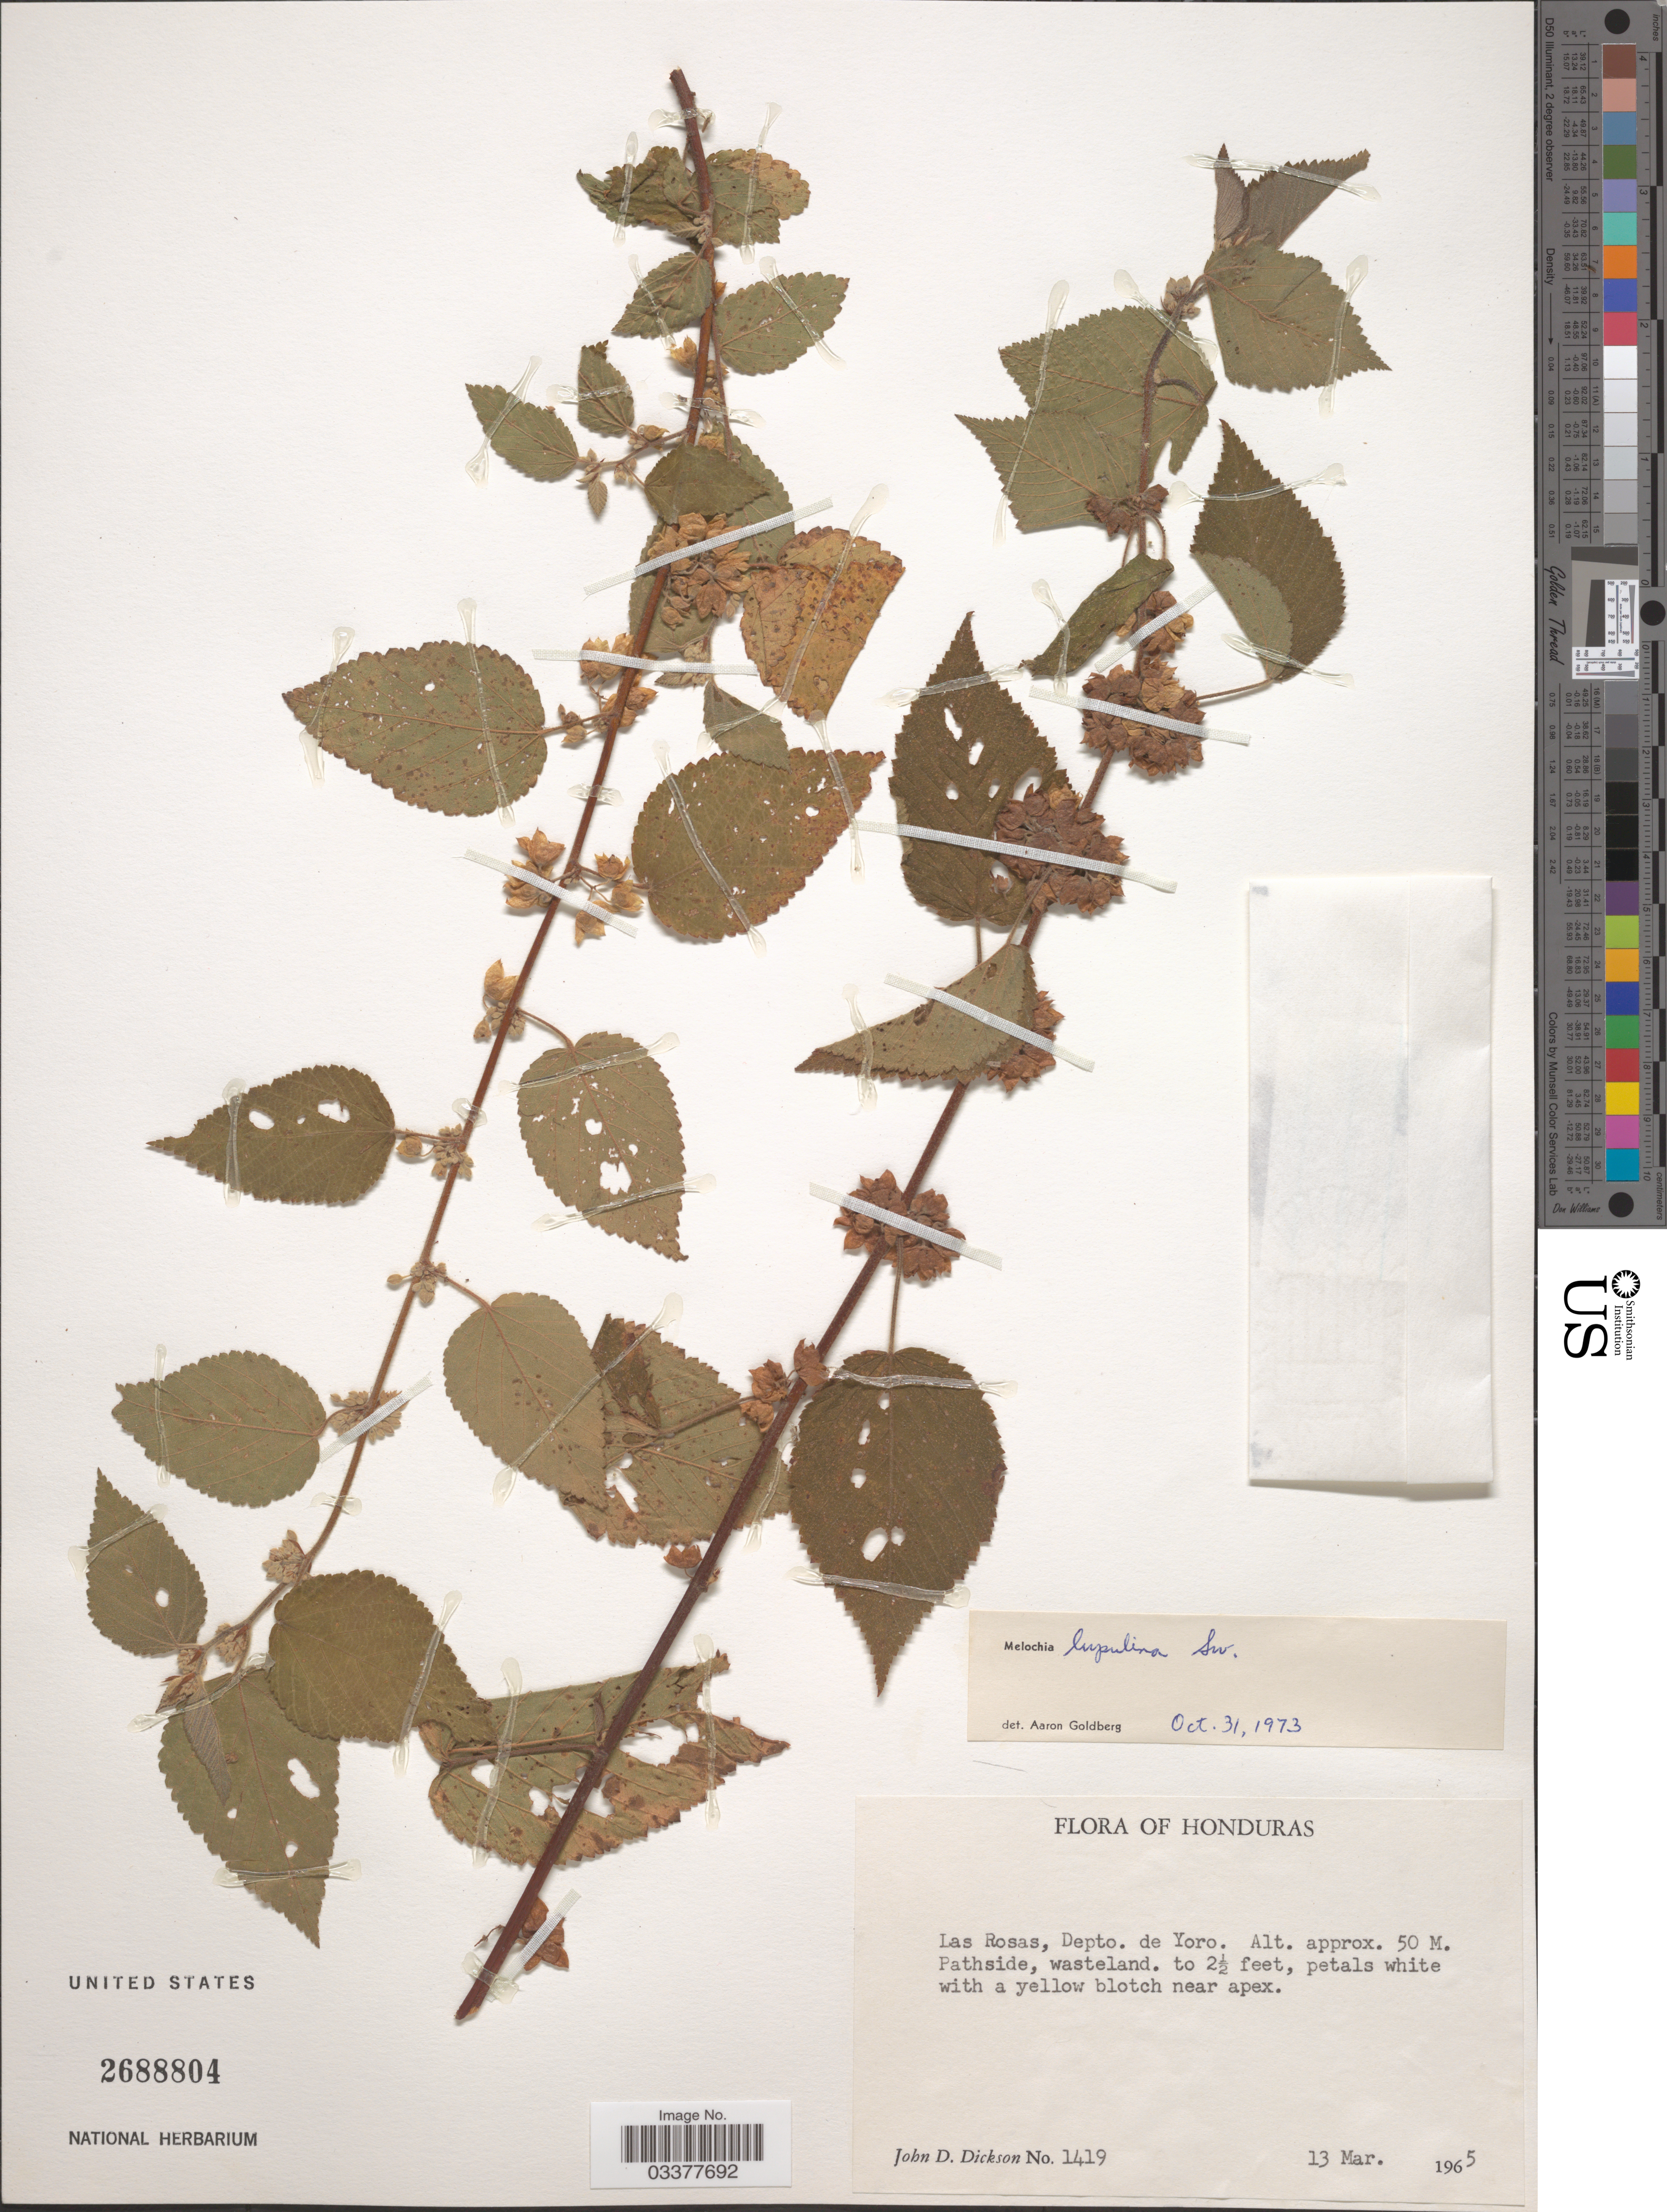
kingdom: Plantae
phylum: Tracheophyta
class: Magnoliopsida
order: Malvales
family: Malvaceae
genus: Melochia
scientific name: Melochia lupulina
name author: Sw.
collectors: J. Dickson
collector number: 1419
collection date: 1965-03-13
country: Honduras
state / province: Yoro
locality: Las Rosas, Depto. de Yoro. Pathside, wasteland.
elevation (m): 50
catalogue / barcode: US 2688804